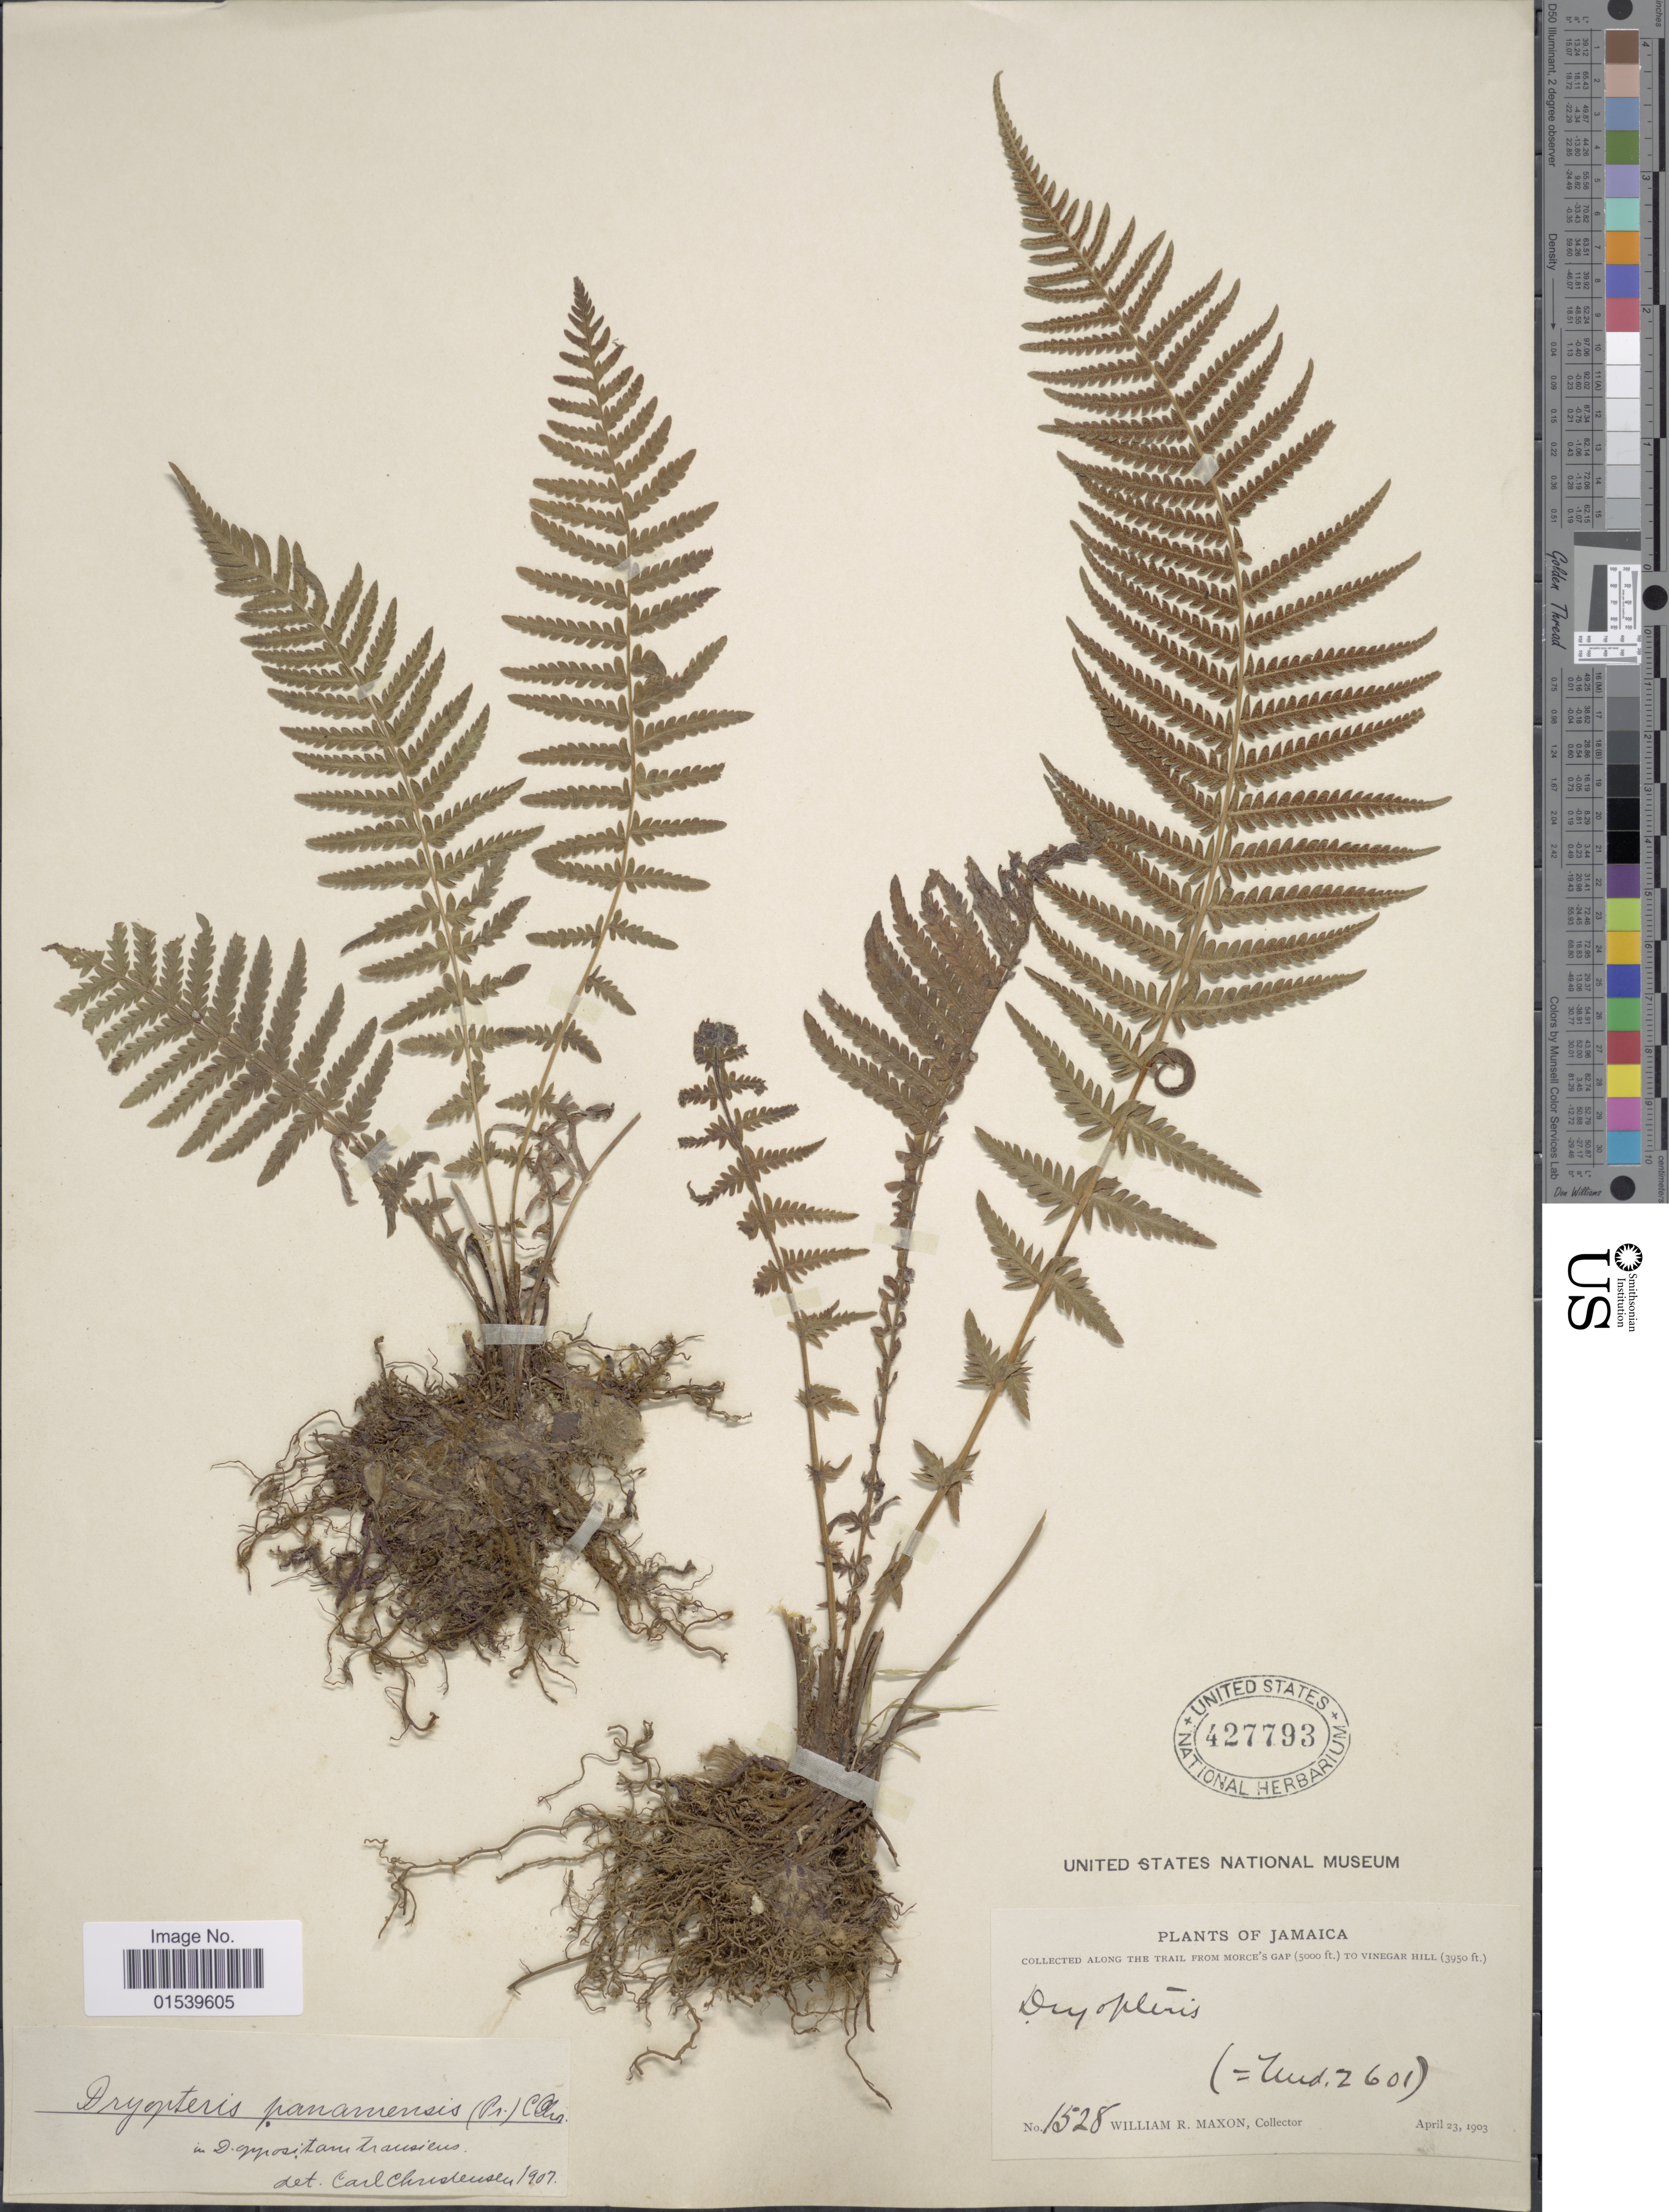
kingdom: Plantae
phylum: Tracheophyta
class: Polypodiopsida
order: Polypodiales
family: Thelypteridaceae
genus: Amauropelta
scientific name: Amauropelta resinifera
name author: (Desv.) Pic. Serm.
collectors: W. R. Maxon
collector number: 1528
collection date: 1903-04-23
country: Jamaica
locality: Along the trail from Morce's Gap to Vinegar Hill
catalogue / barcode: US 427793